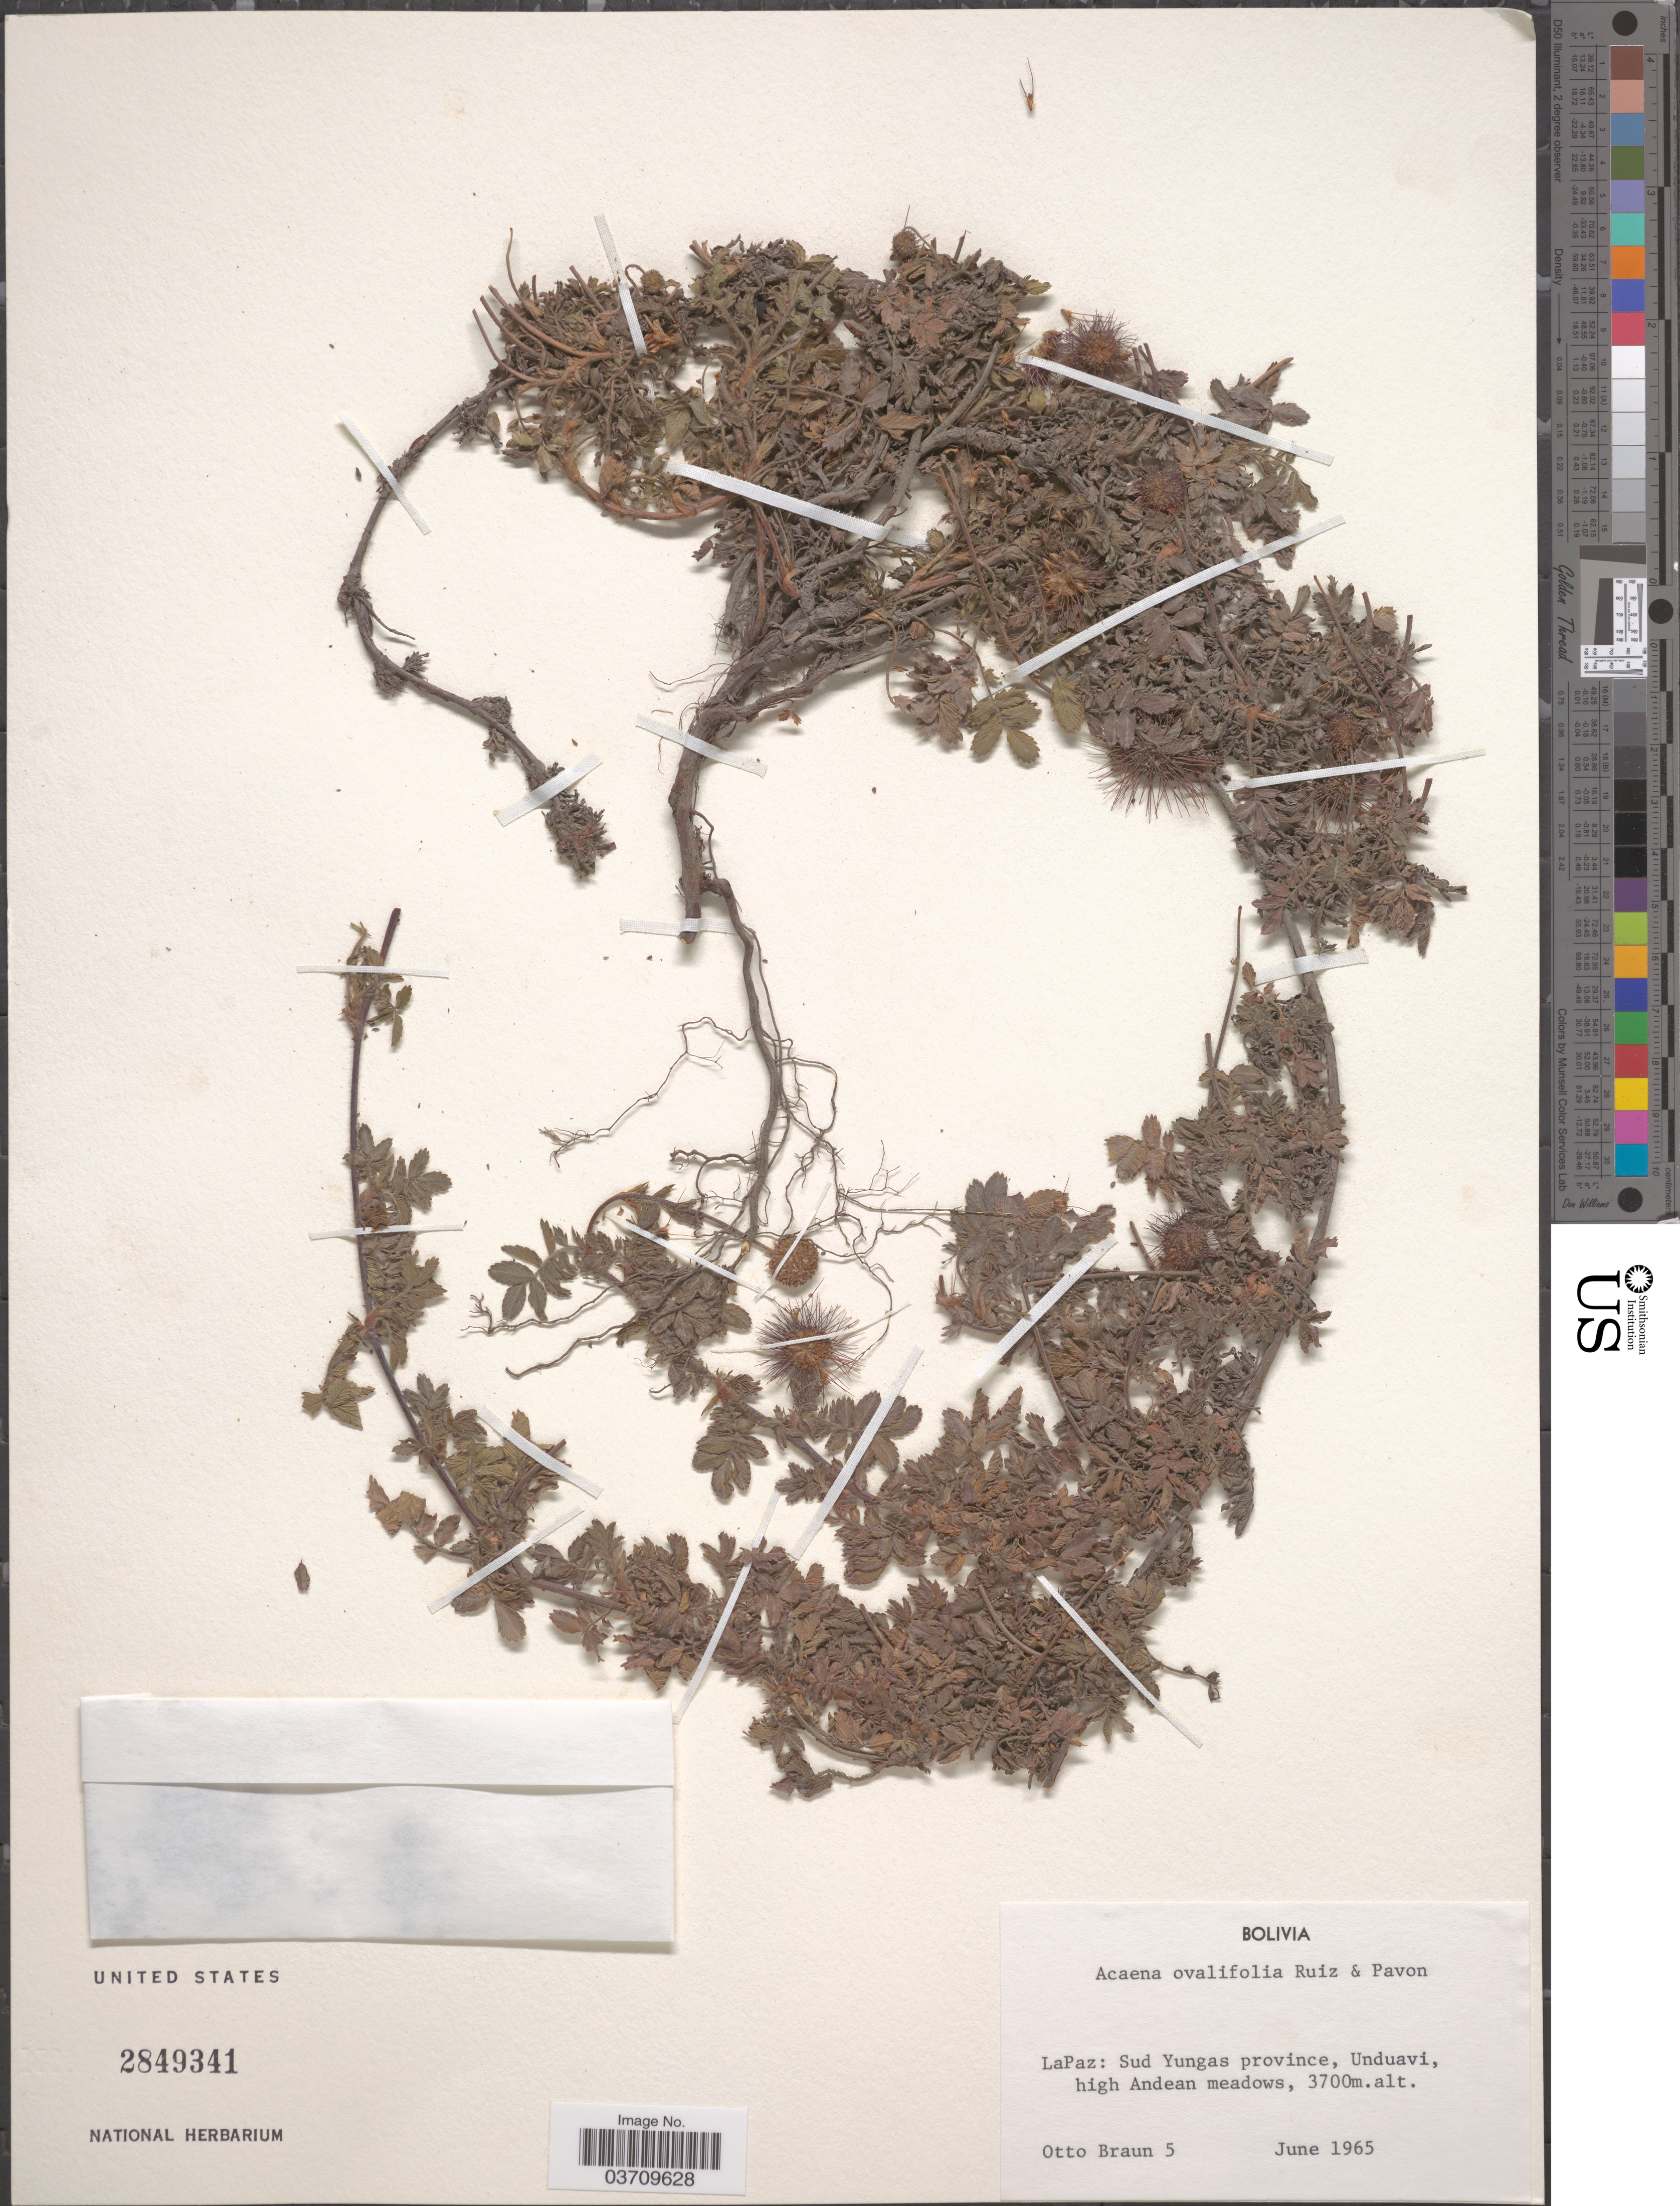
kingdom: Plantae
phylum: Tracheophyta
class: Magnoliopsida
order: Rosales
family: Rosaceae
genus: Acaena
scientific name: Acaena ovalifolia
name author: Ruiz & Pav.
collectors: O. Braun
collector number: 5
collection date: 1965-06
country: Bolivia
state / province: La Paz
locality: Sud Yungas province, Unduavi, high Andean meadows.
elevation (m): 3700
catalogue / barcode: US 2849341